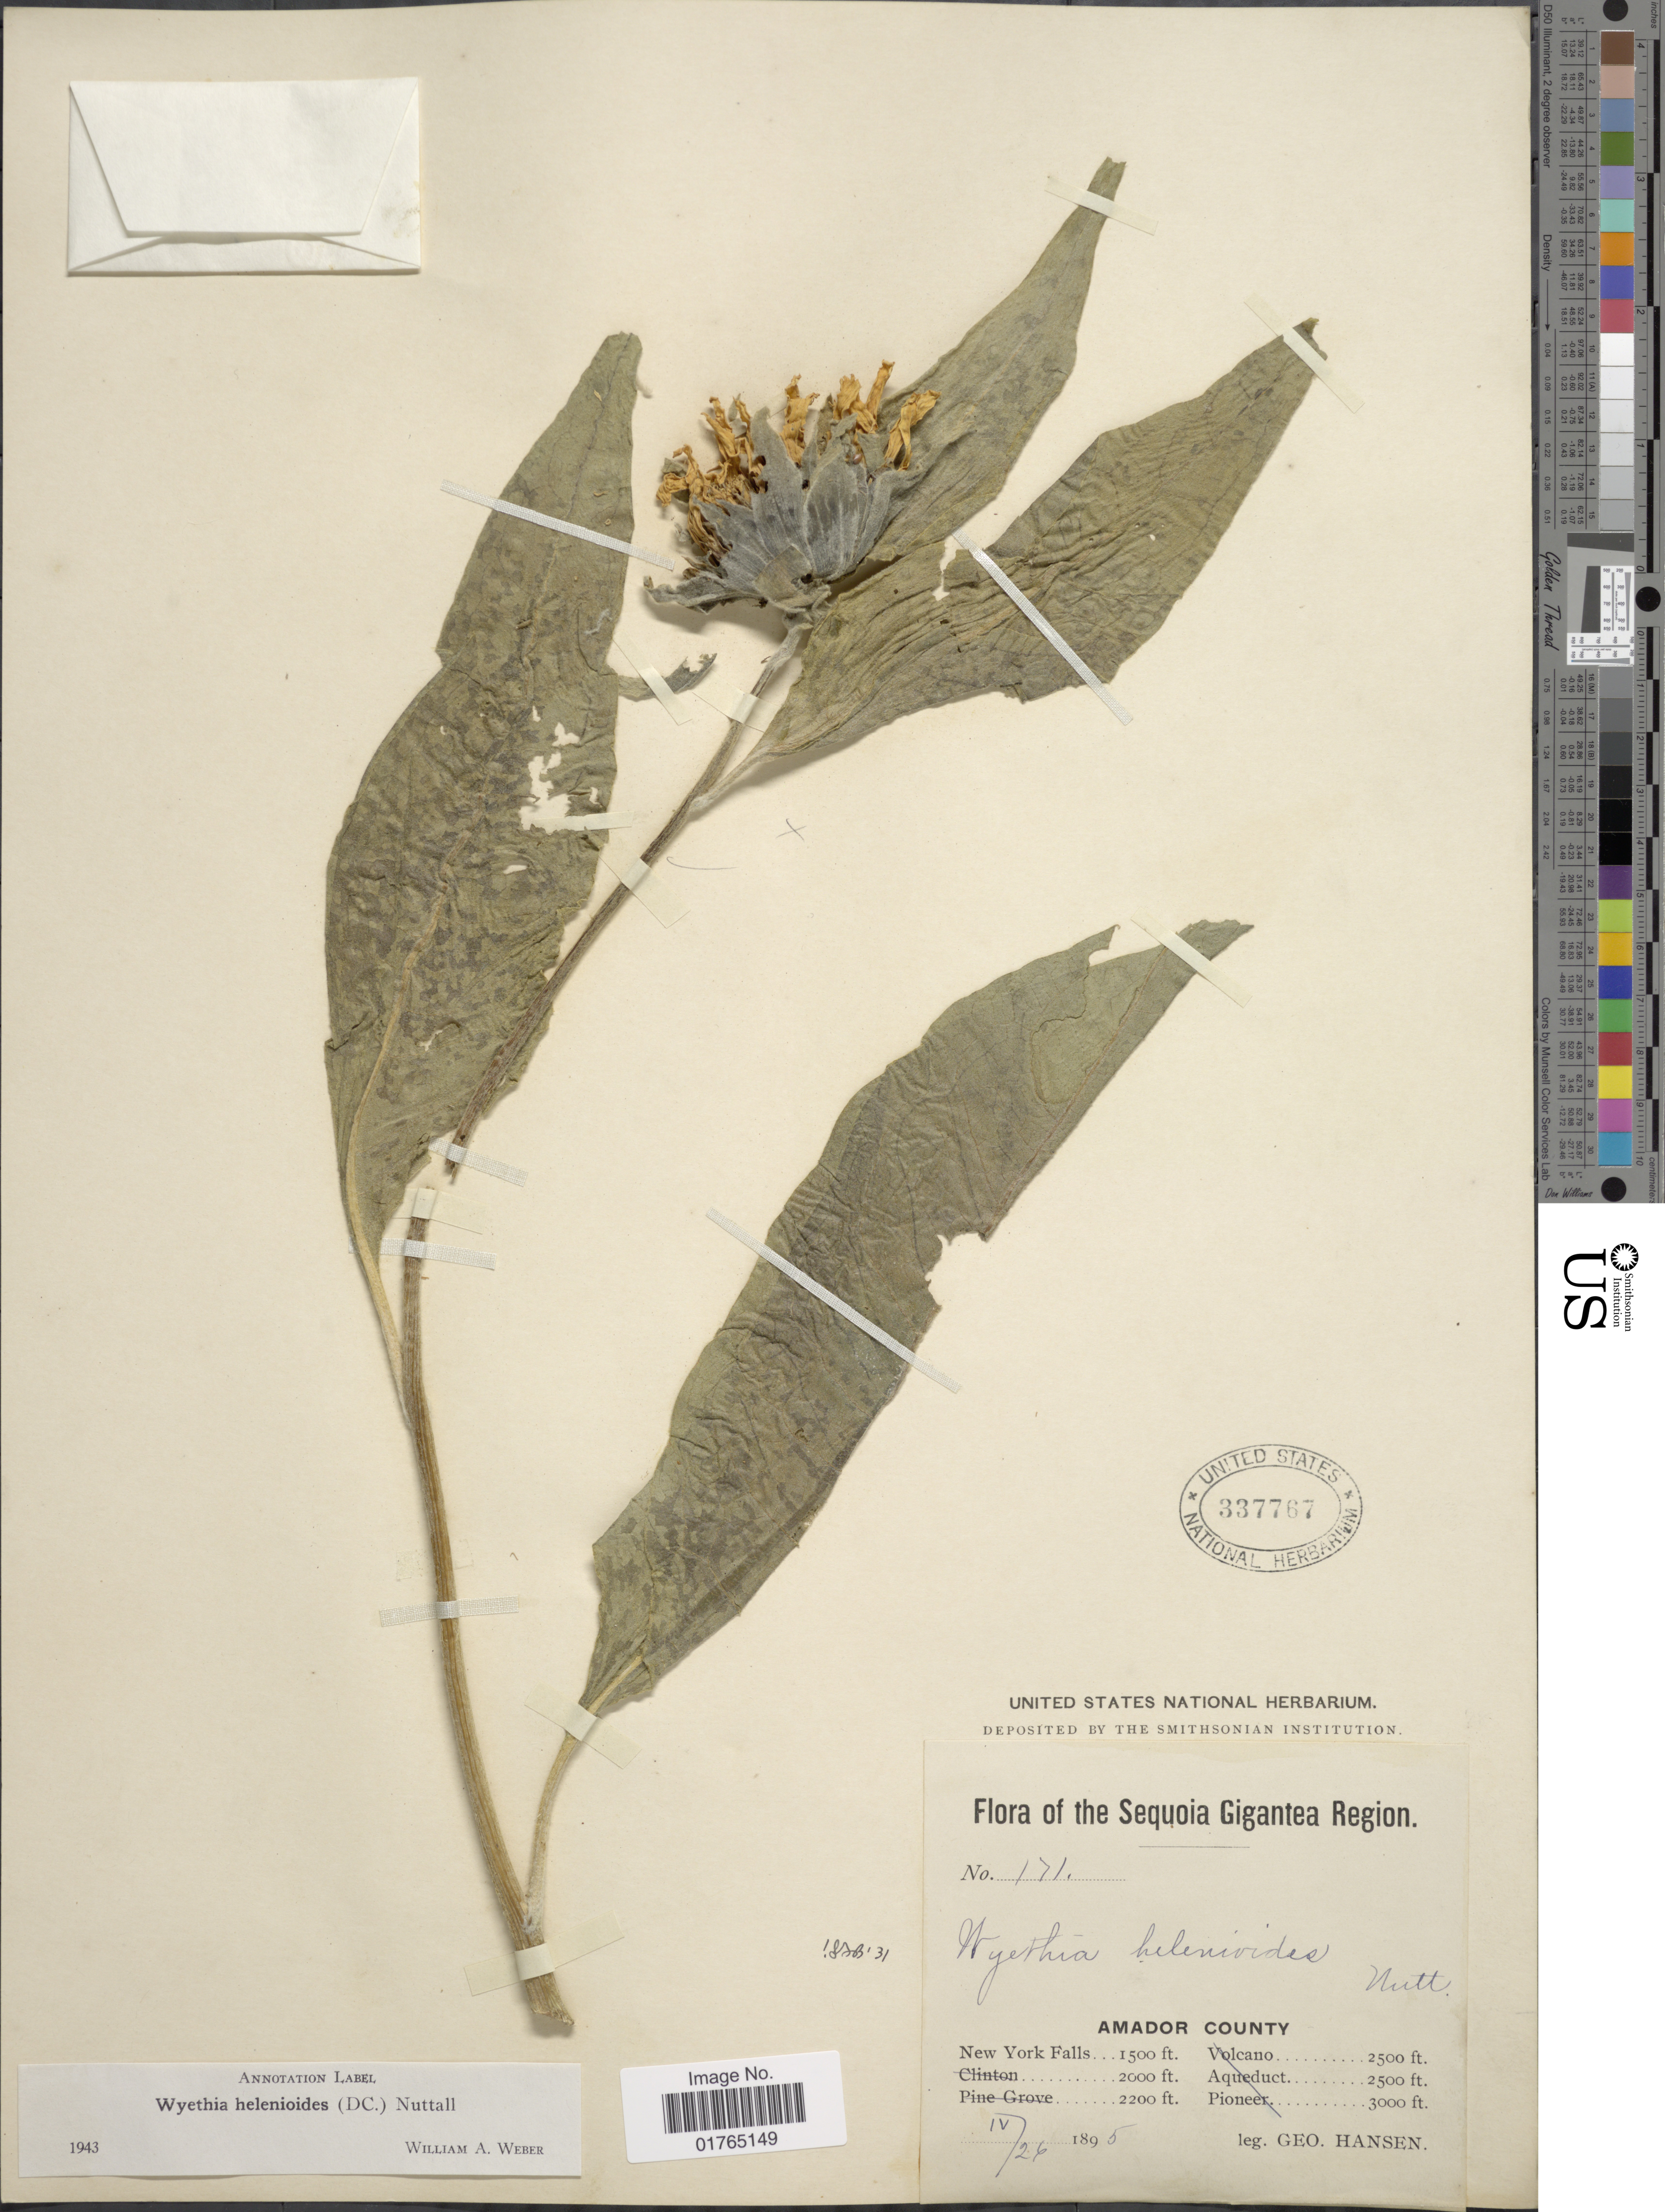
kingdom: Plantae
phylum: Tracheophyta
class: Magnoliopsida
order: Asterales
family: Asteraceae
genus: Wyethia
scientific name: Wyethia helenioides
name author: (DC.) Nutt.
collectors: G. Hansen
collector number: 171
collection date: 1895-04-26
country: United States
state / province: California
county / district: Amador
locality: Sequoi Gigantea Region, Amador County, NEw York Falls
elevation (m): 457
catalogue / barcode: US 337767